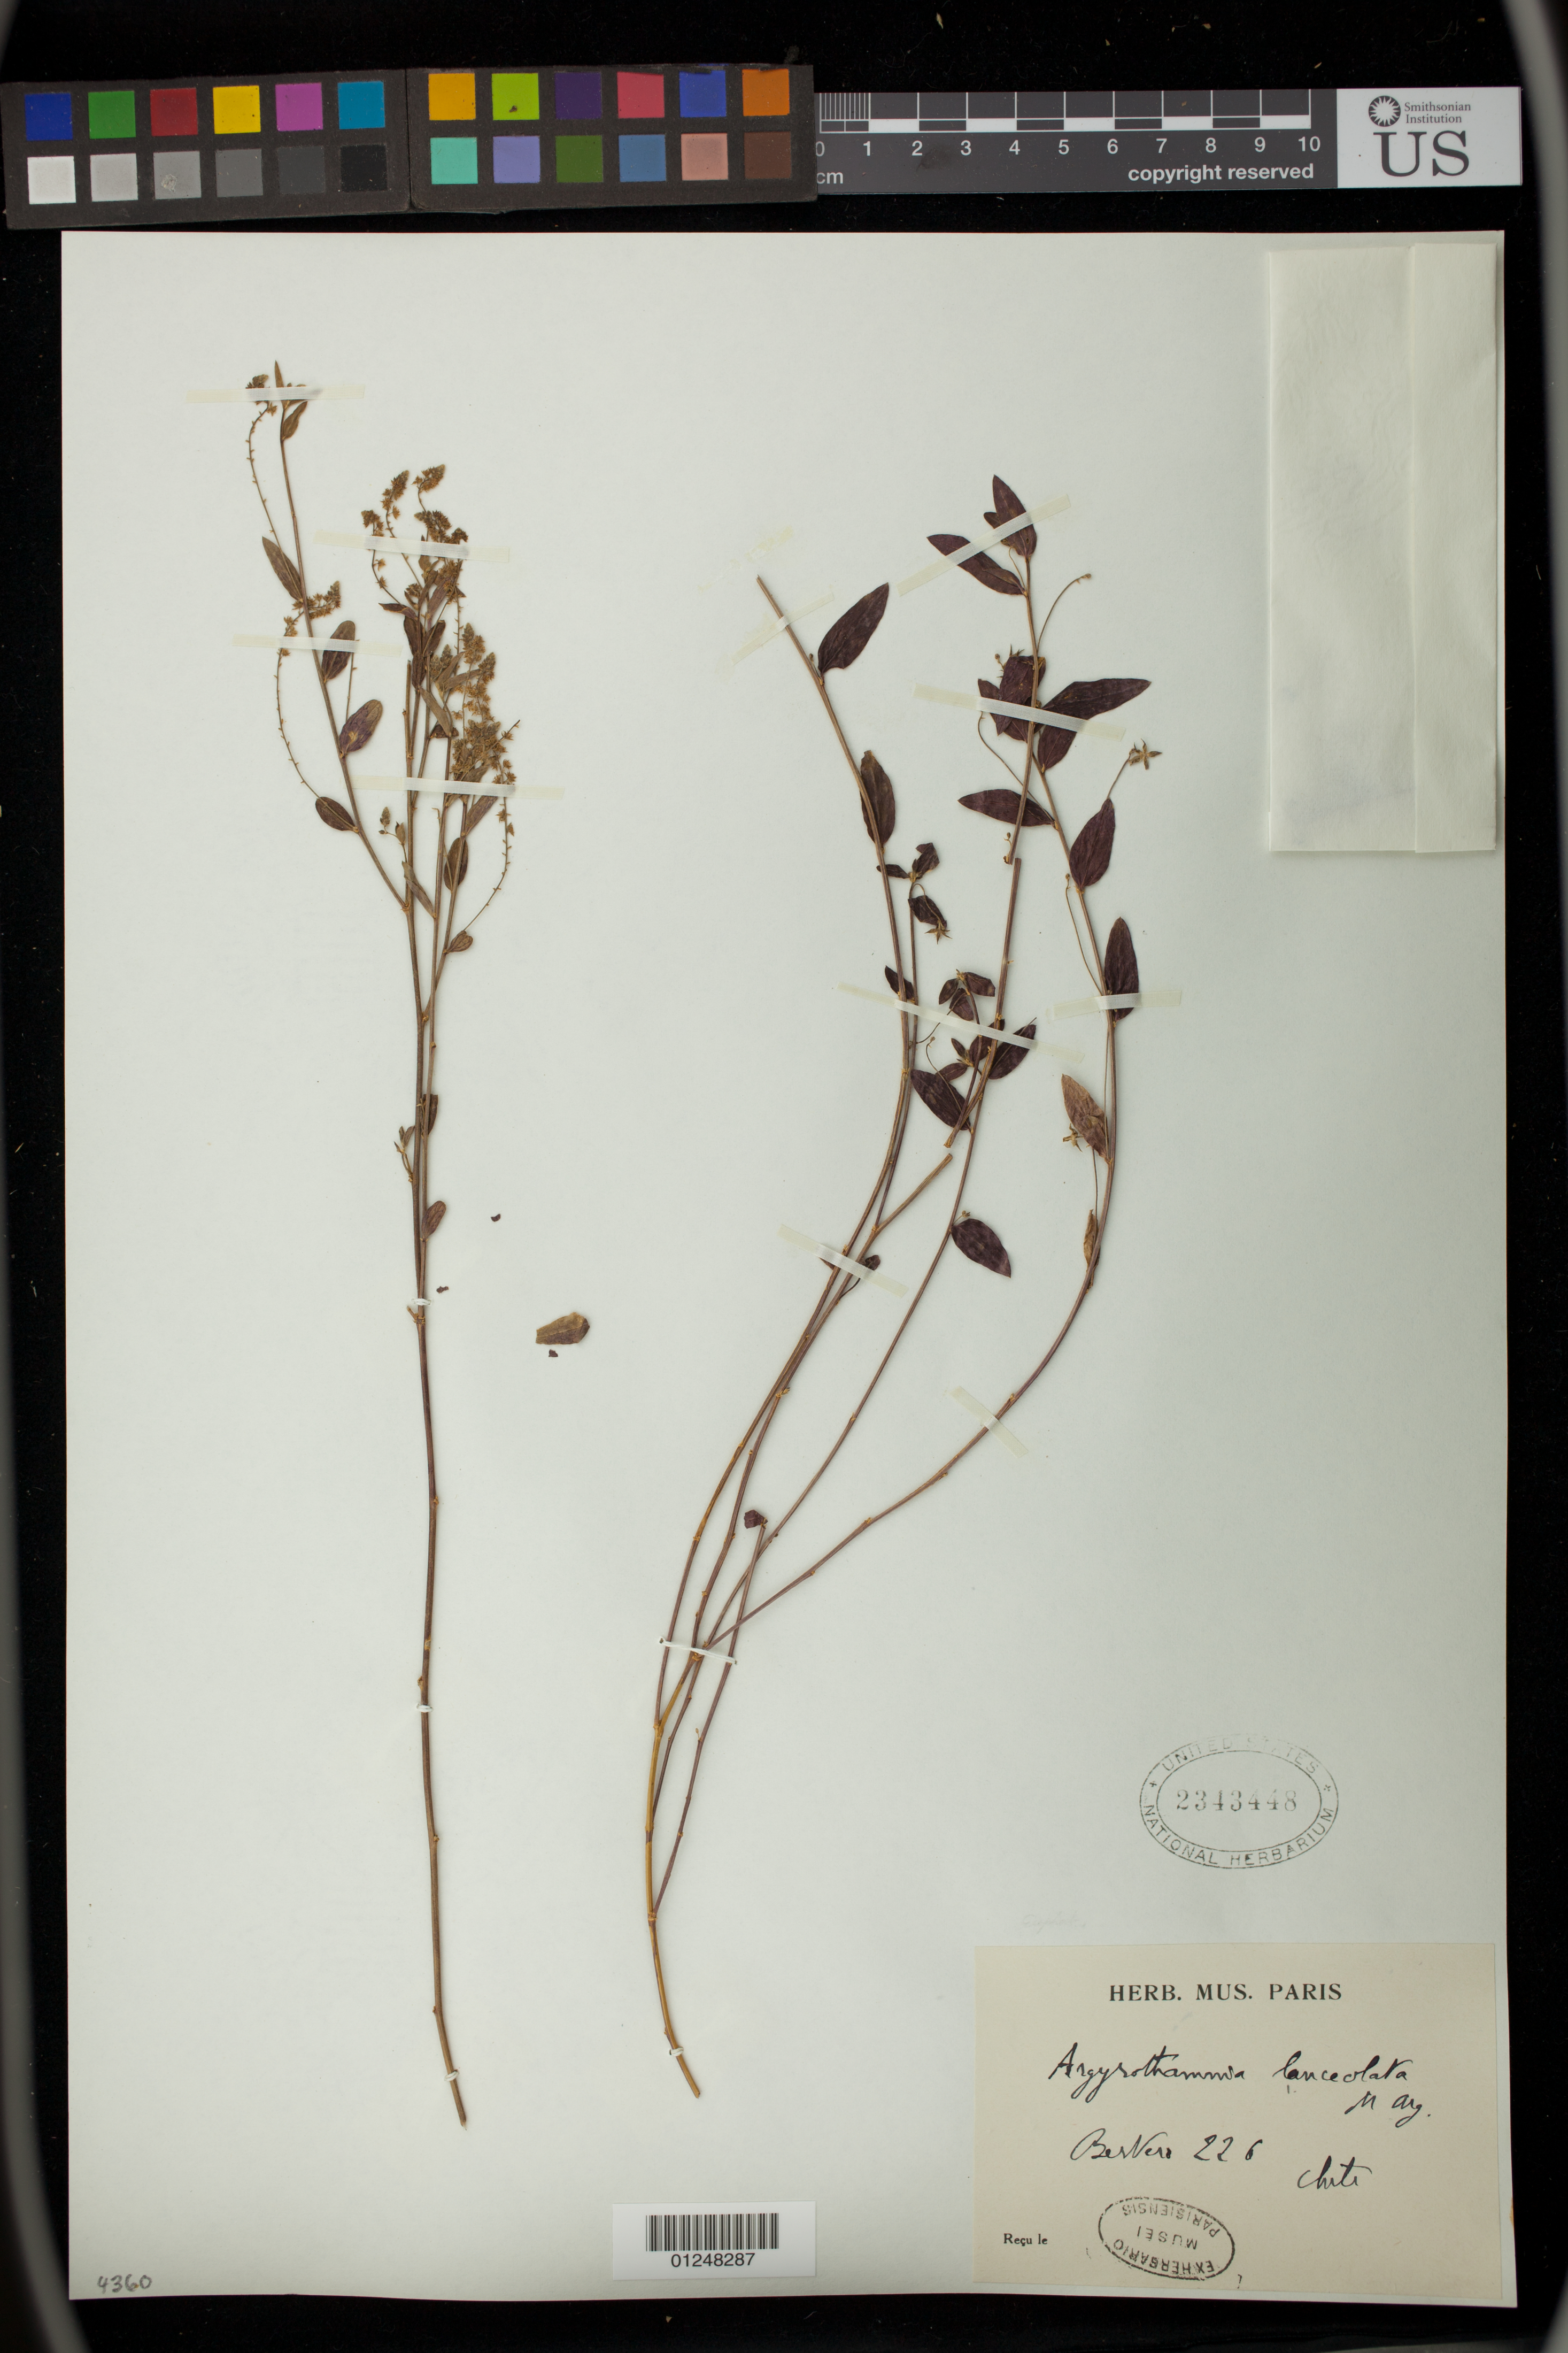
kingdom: Plantae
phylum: Tracheophyta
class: Magnoliopsida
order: Malpighiales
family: Euphorbiaceae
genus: Chiropetalum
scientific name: Chiropetalum berteroanum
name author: Schltdl.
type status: Possible Type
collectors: C. L. G. Bertero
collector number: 226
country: Chile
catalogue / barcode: US 2343448